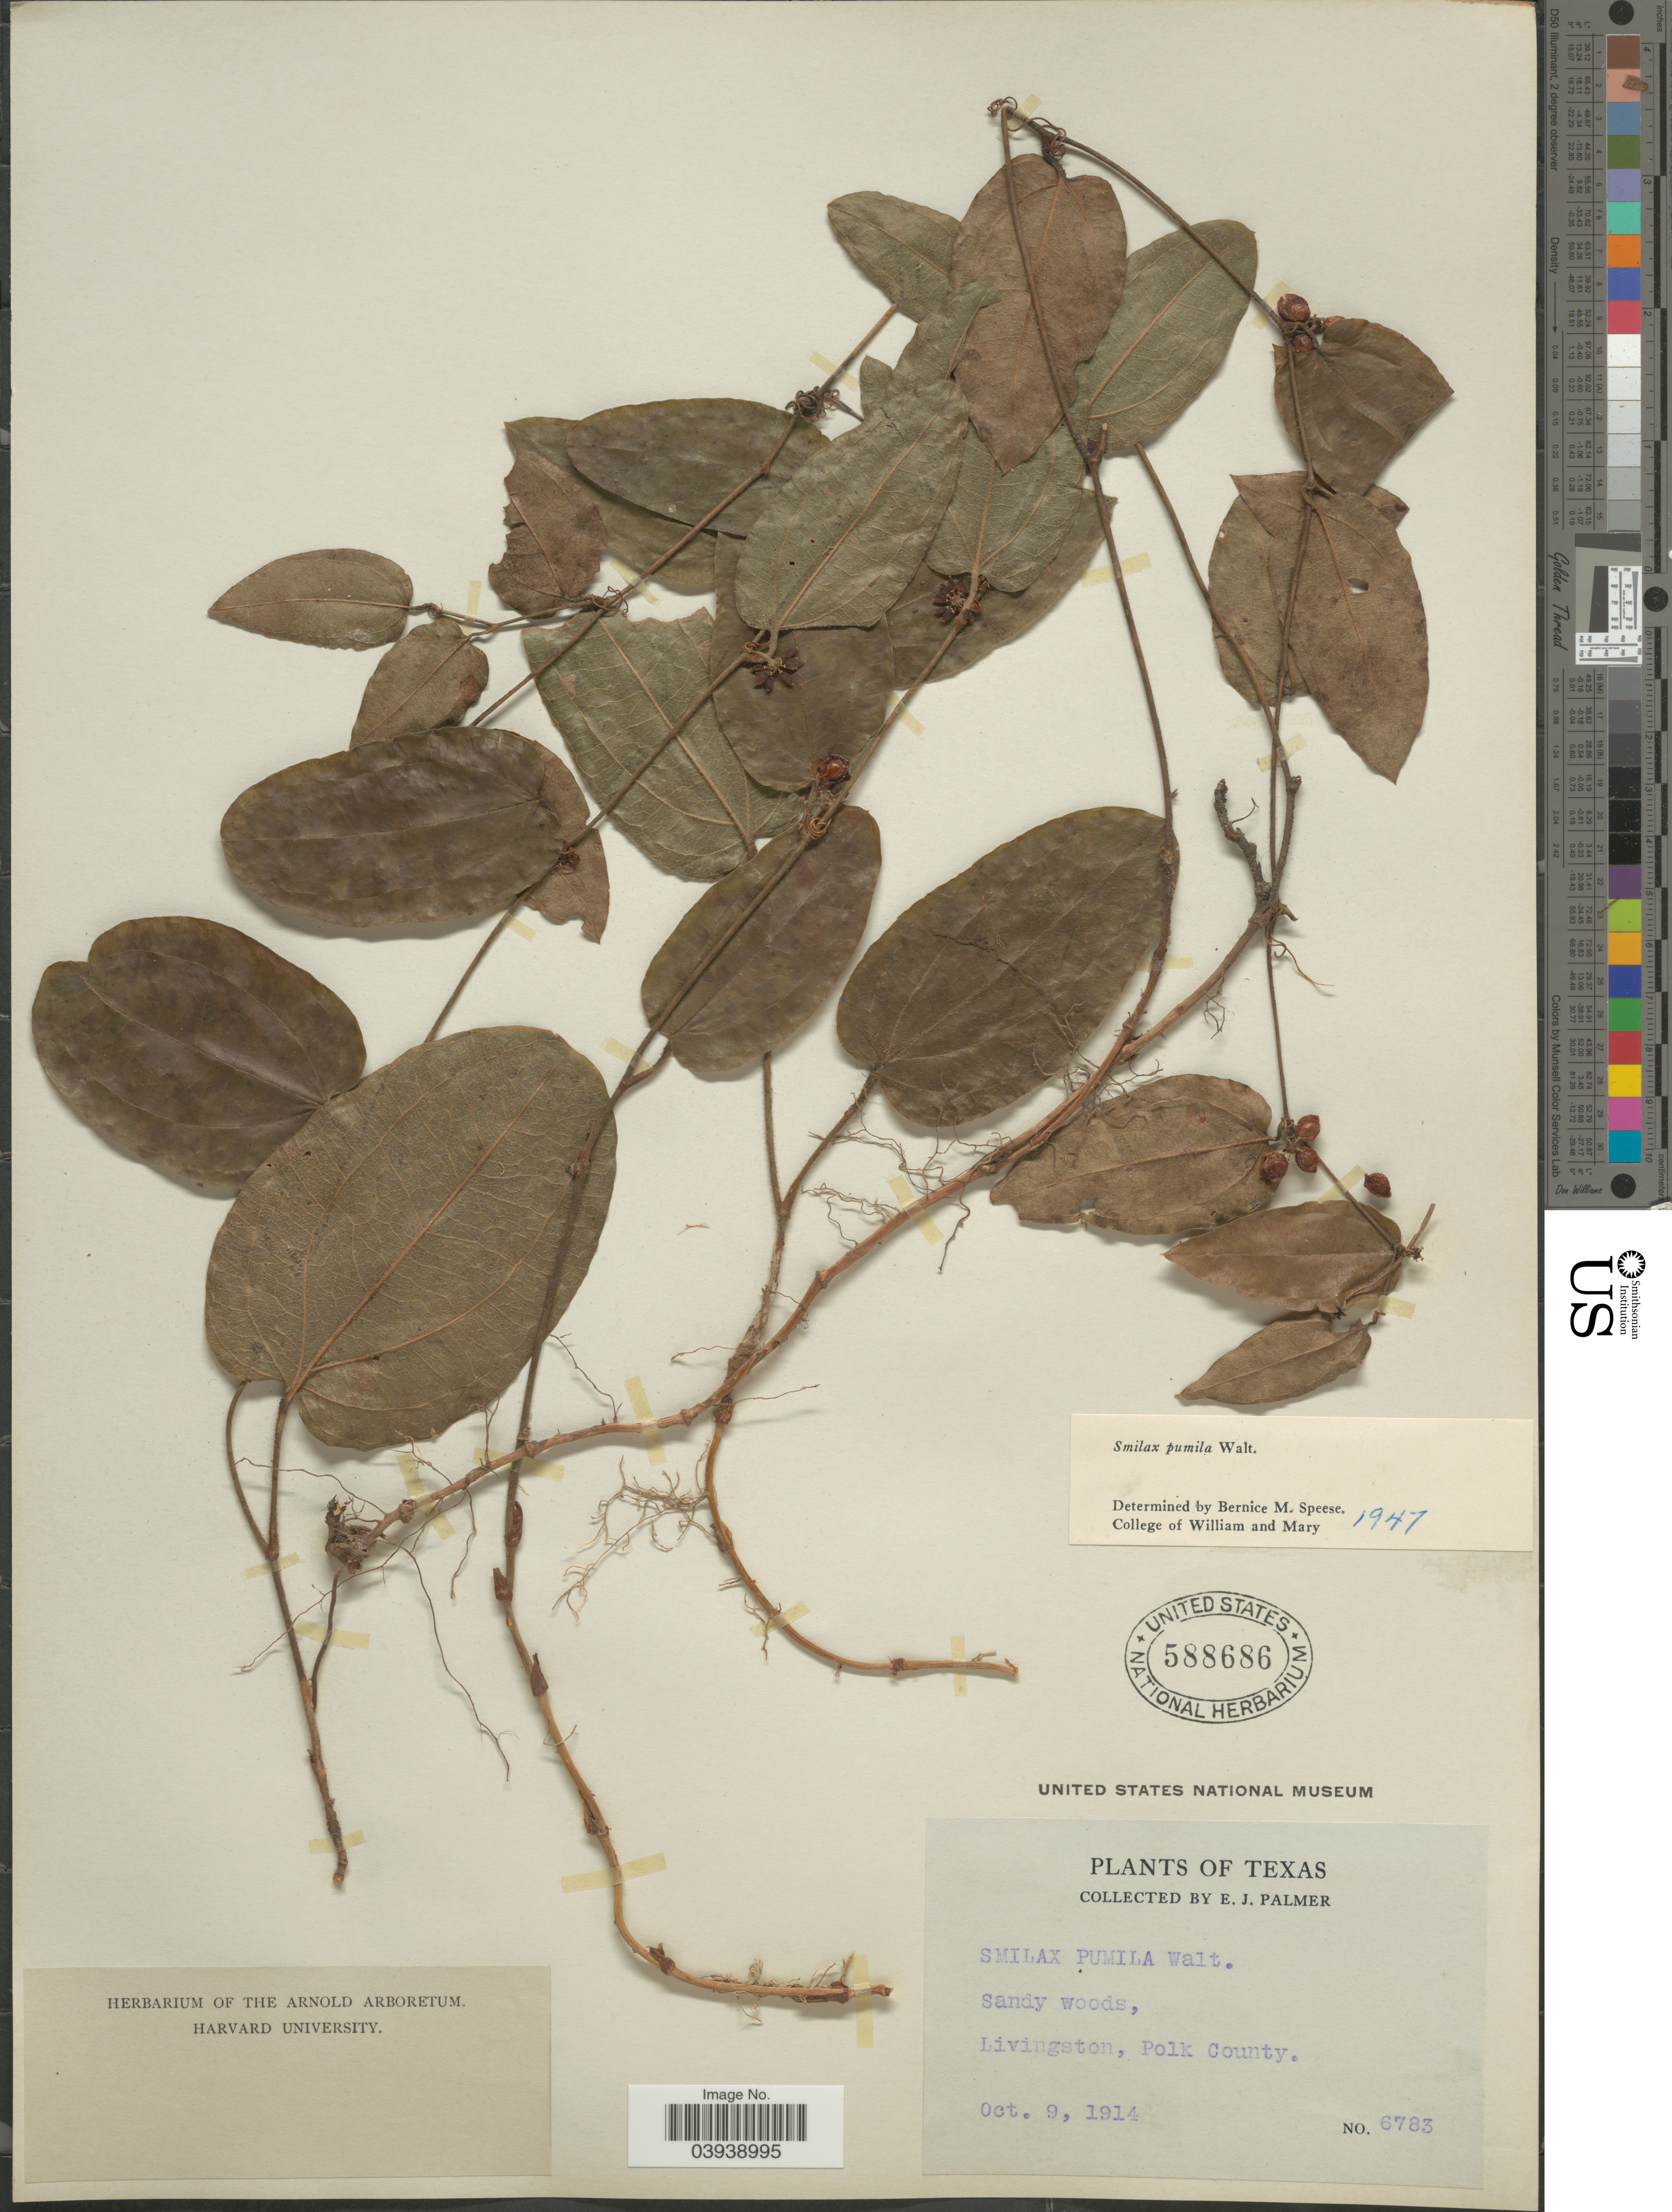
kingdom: Plantae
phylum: Tracheophyta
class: Liliopsida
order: Liliales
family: Smilacaceae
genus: Smilax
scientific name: Smilax pumila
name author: Walter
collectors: E. J. Palmer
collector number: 6783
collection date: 1914-10-09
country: United States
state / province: Texas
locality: Sandy woods, Livingston, Polk County.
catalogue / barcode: US 588686